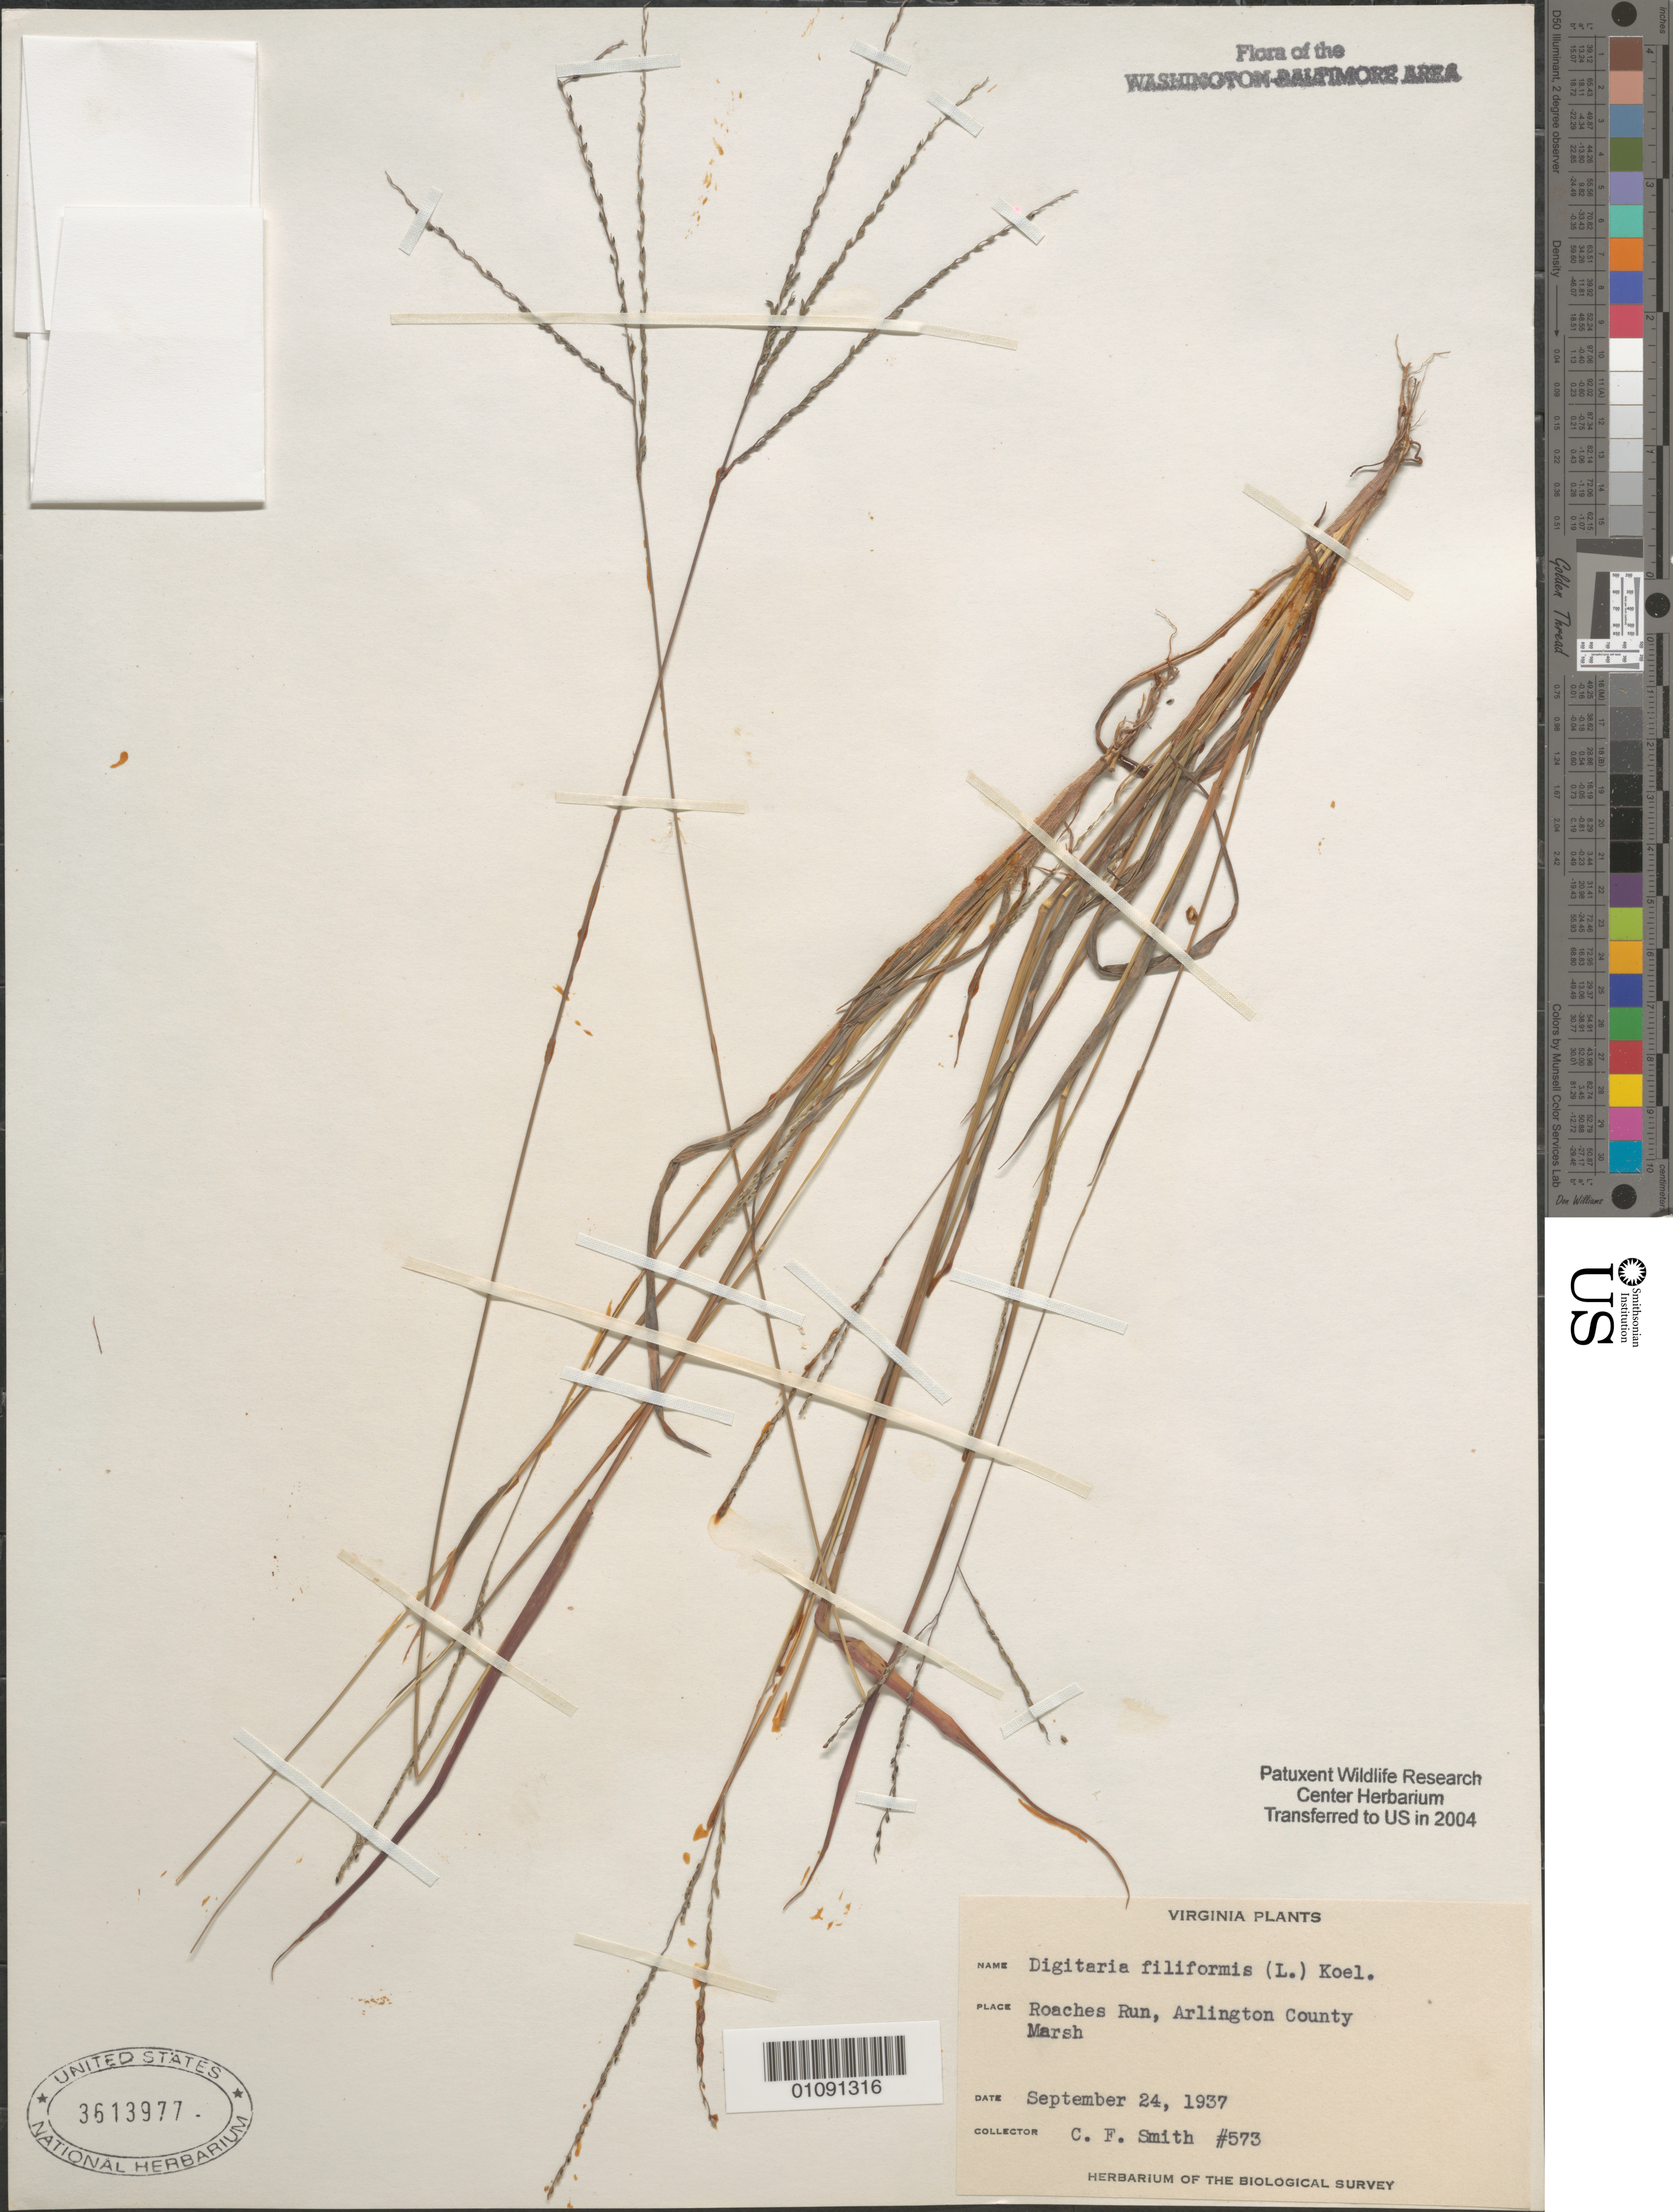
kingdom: Plantae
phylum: Tracheophyta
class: Liliopsida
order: Poales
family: Poaceae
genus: Digitaria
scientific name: Digitaria filiformis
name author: (L.) Koeler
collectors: C. F. Smith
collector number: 573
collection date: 1937-09-24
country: United States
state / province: Virginia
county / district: Arlington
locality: Roaches Run.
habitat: Marsh.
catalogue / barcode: US 3613977